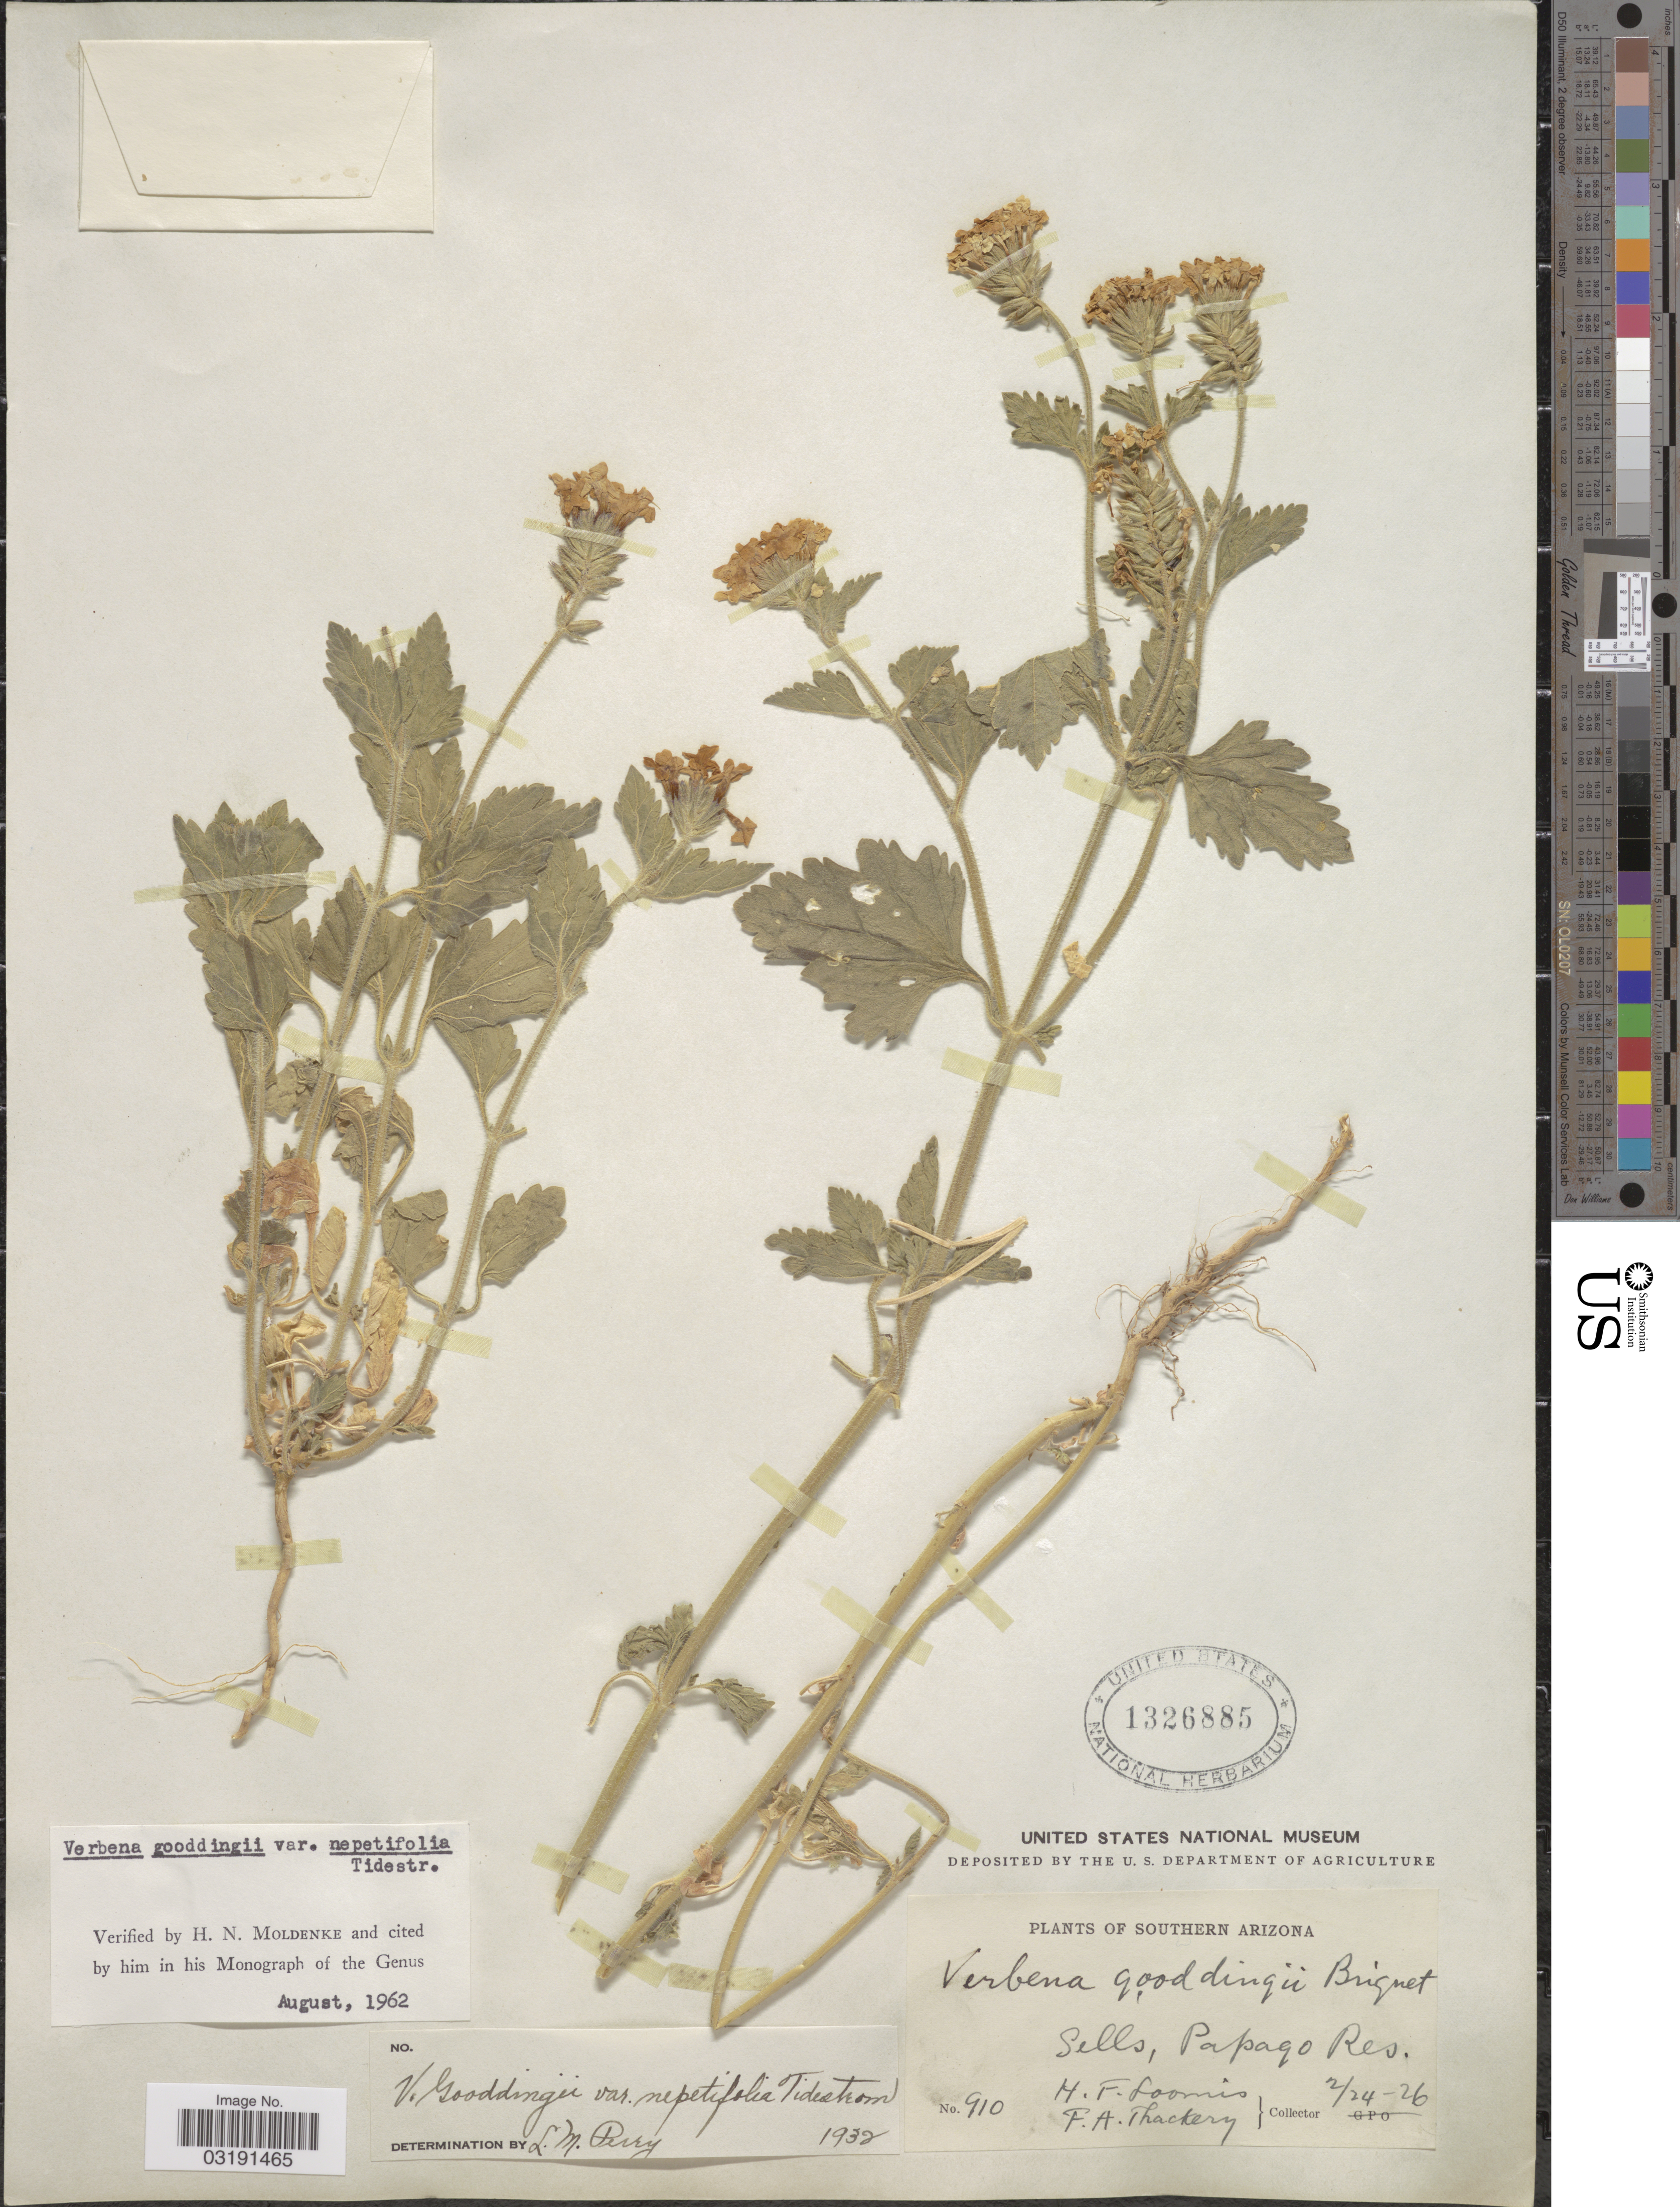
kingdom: Plantae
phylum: Tracheophyta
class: Magnoliopsida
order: Lamiales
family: Verbenaceae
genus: Verbena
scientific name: Verbena gooddingii var. nepetifolia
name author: Tidestr.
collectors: H. F. Loomis & F. Thackery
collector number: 910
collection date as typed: Transcribed d/m/y: 24/2/26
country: United States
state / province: Arizona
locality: Southern Arizona. Sells, Papago Res.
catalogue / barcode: US 1326885